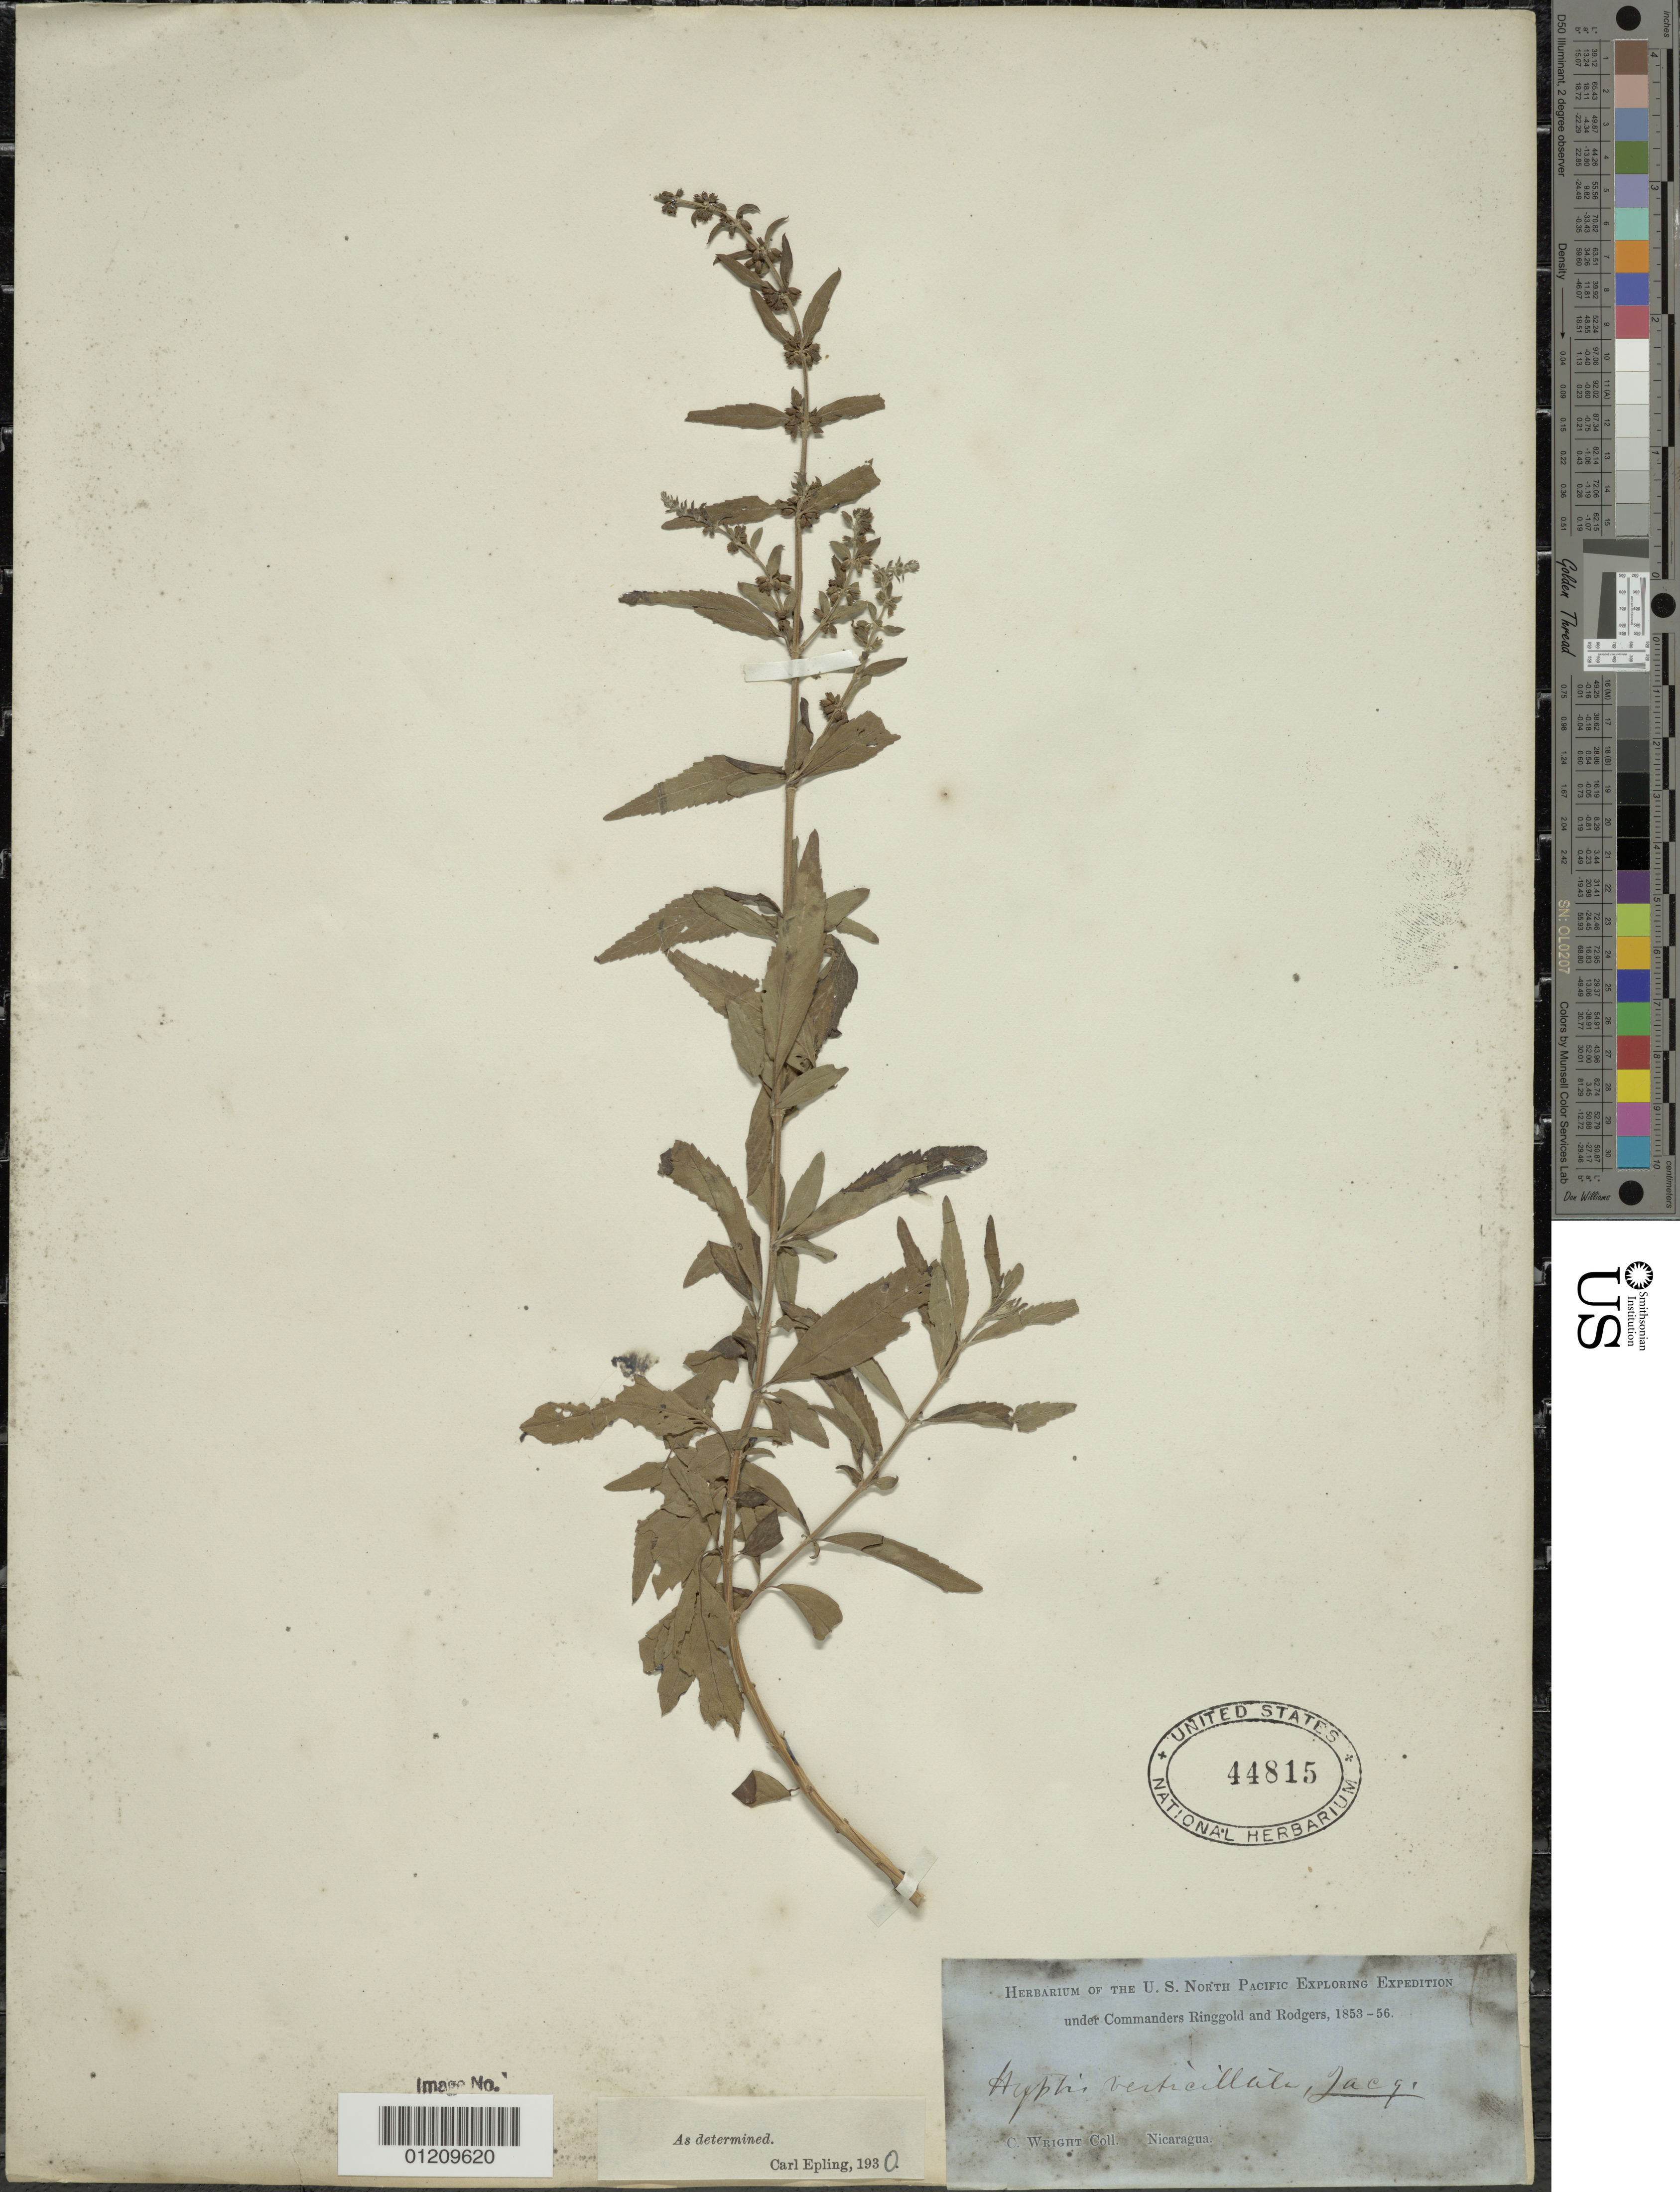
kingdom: Plantae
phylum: Tracheophyta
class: Magnoliopsida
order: Lamiales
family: Lamiaceae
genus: Hyptis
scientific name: Hyptis verticillata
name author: Jacq.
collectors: C. Wright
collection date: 1853/1856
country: Nicaragua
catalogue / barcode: US 44815